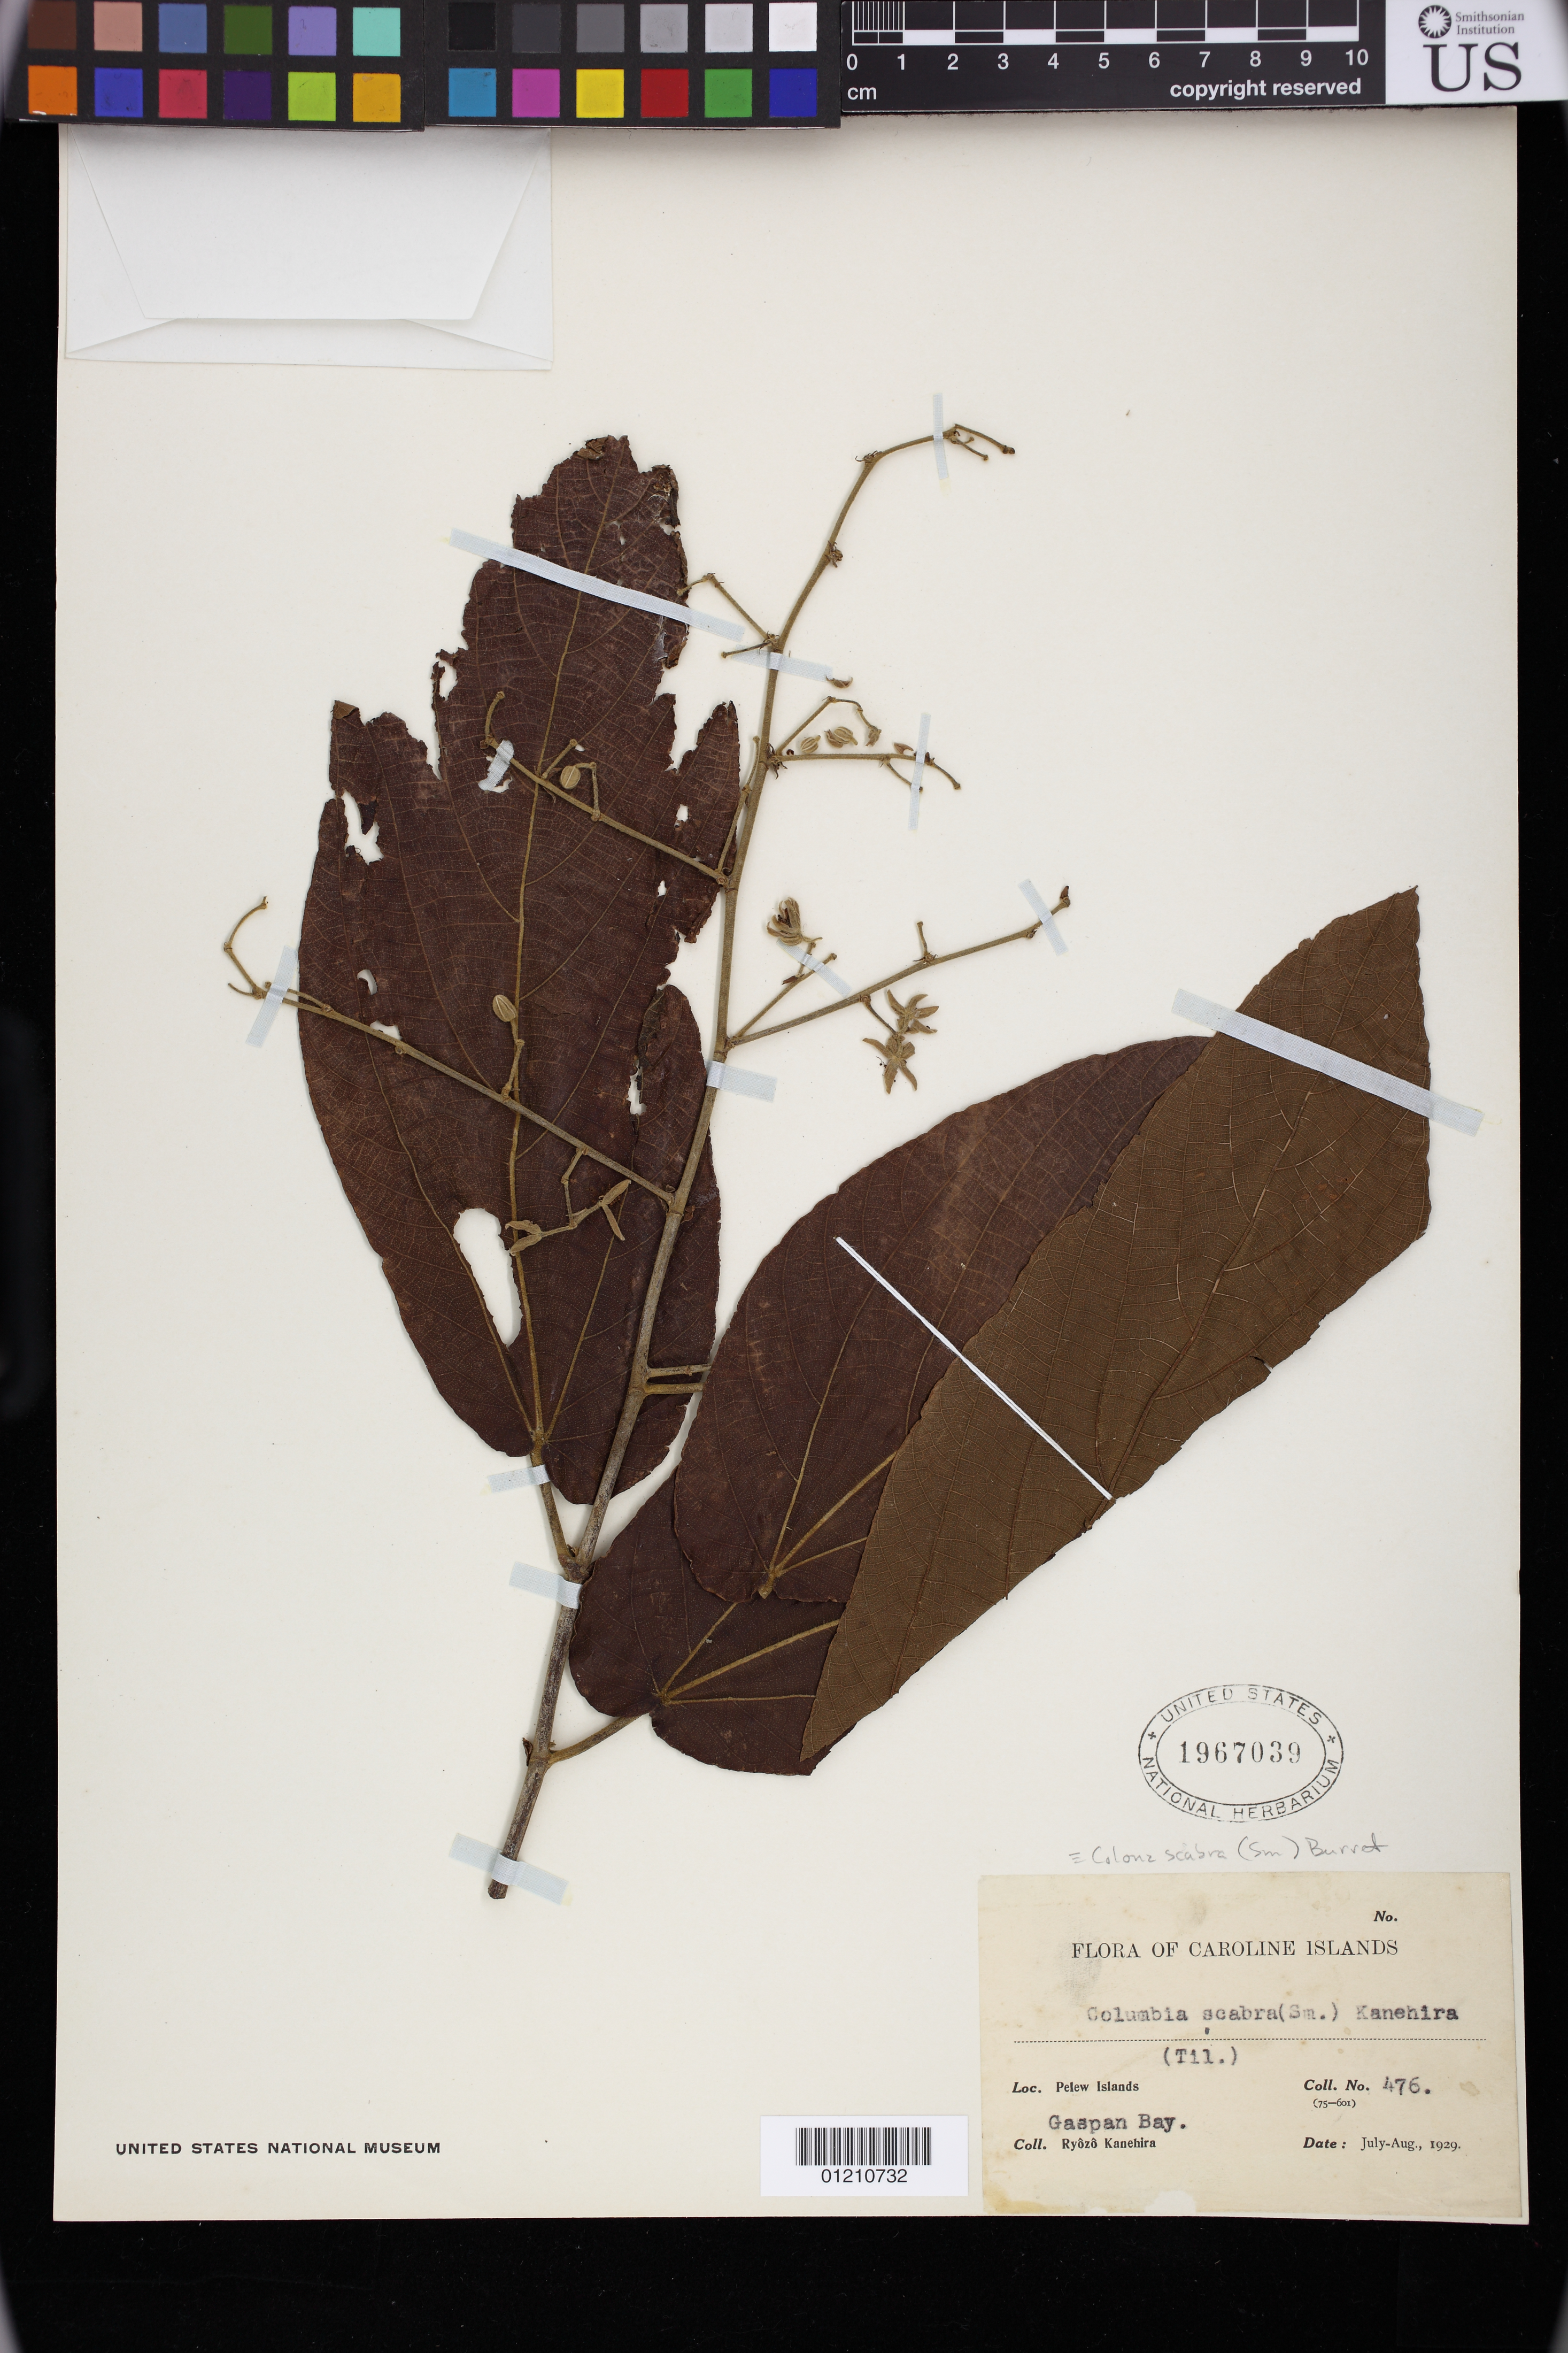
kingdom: Plantae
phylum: Tracheophyta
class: Magnoliopsida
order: Malvales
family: Malvaceae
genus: Colona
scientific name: Colona scabra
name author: (Sm.) Burret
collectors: R. Kanehira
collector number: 476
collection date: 1929-07/1929-08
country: Palau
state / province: Ngatpang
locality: Ngatpang (Gaspan, Gasupan) Bay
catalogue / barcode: US 1967039